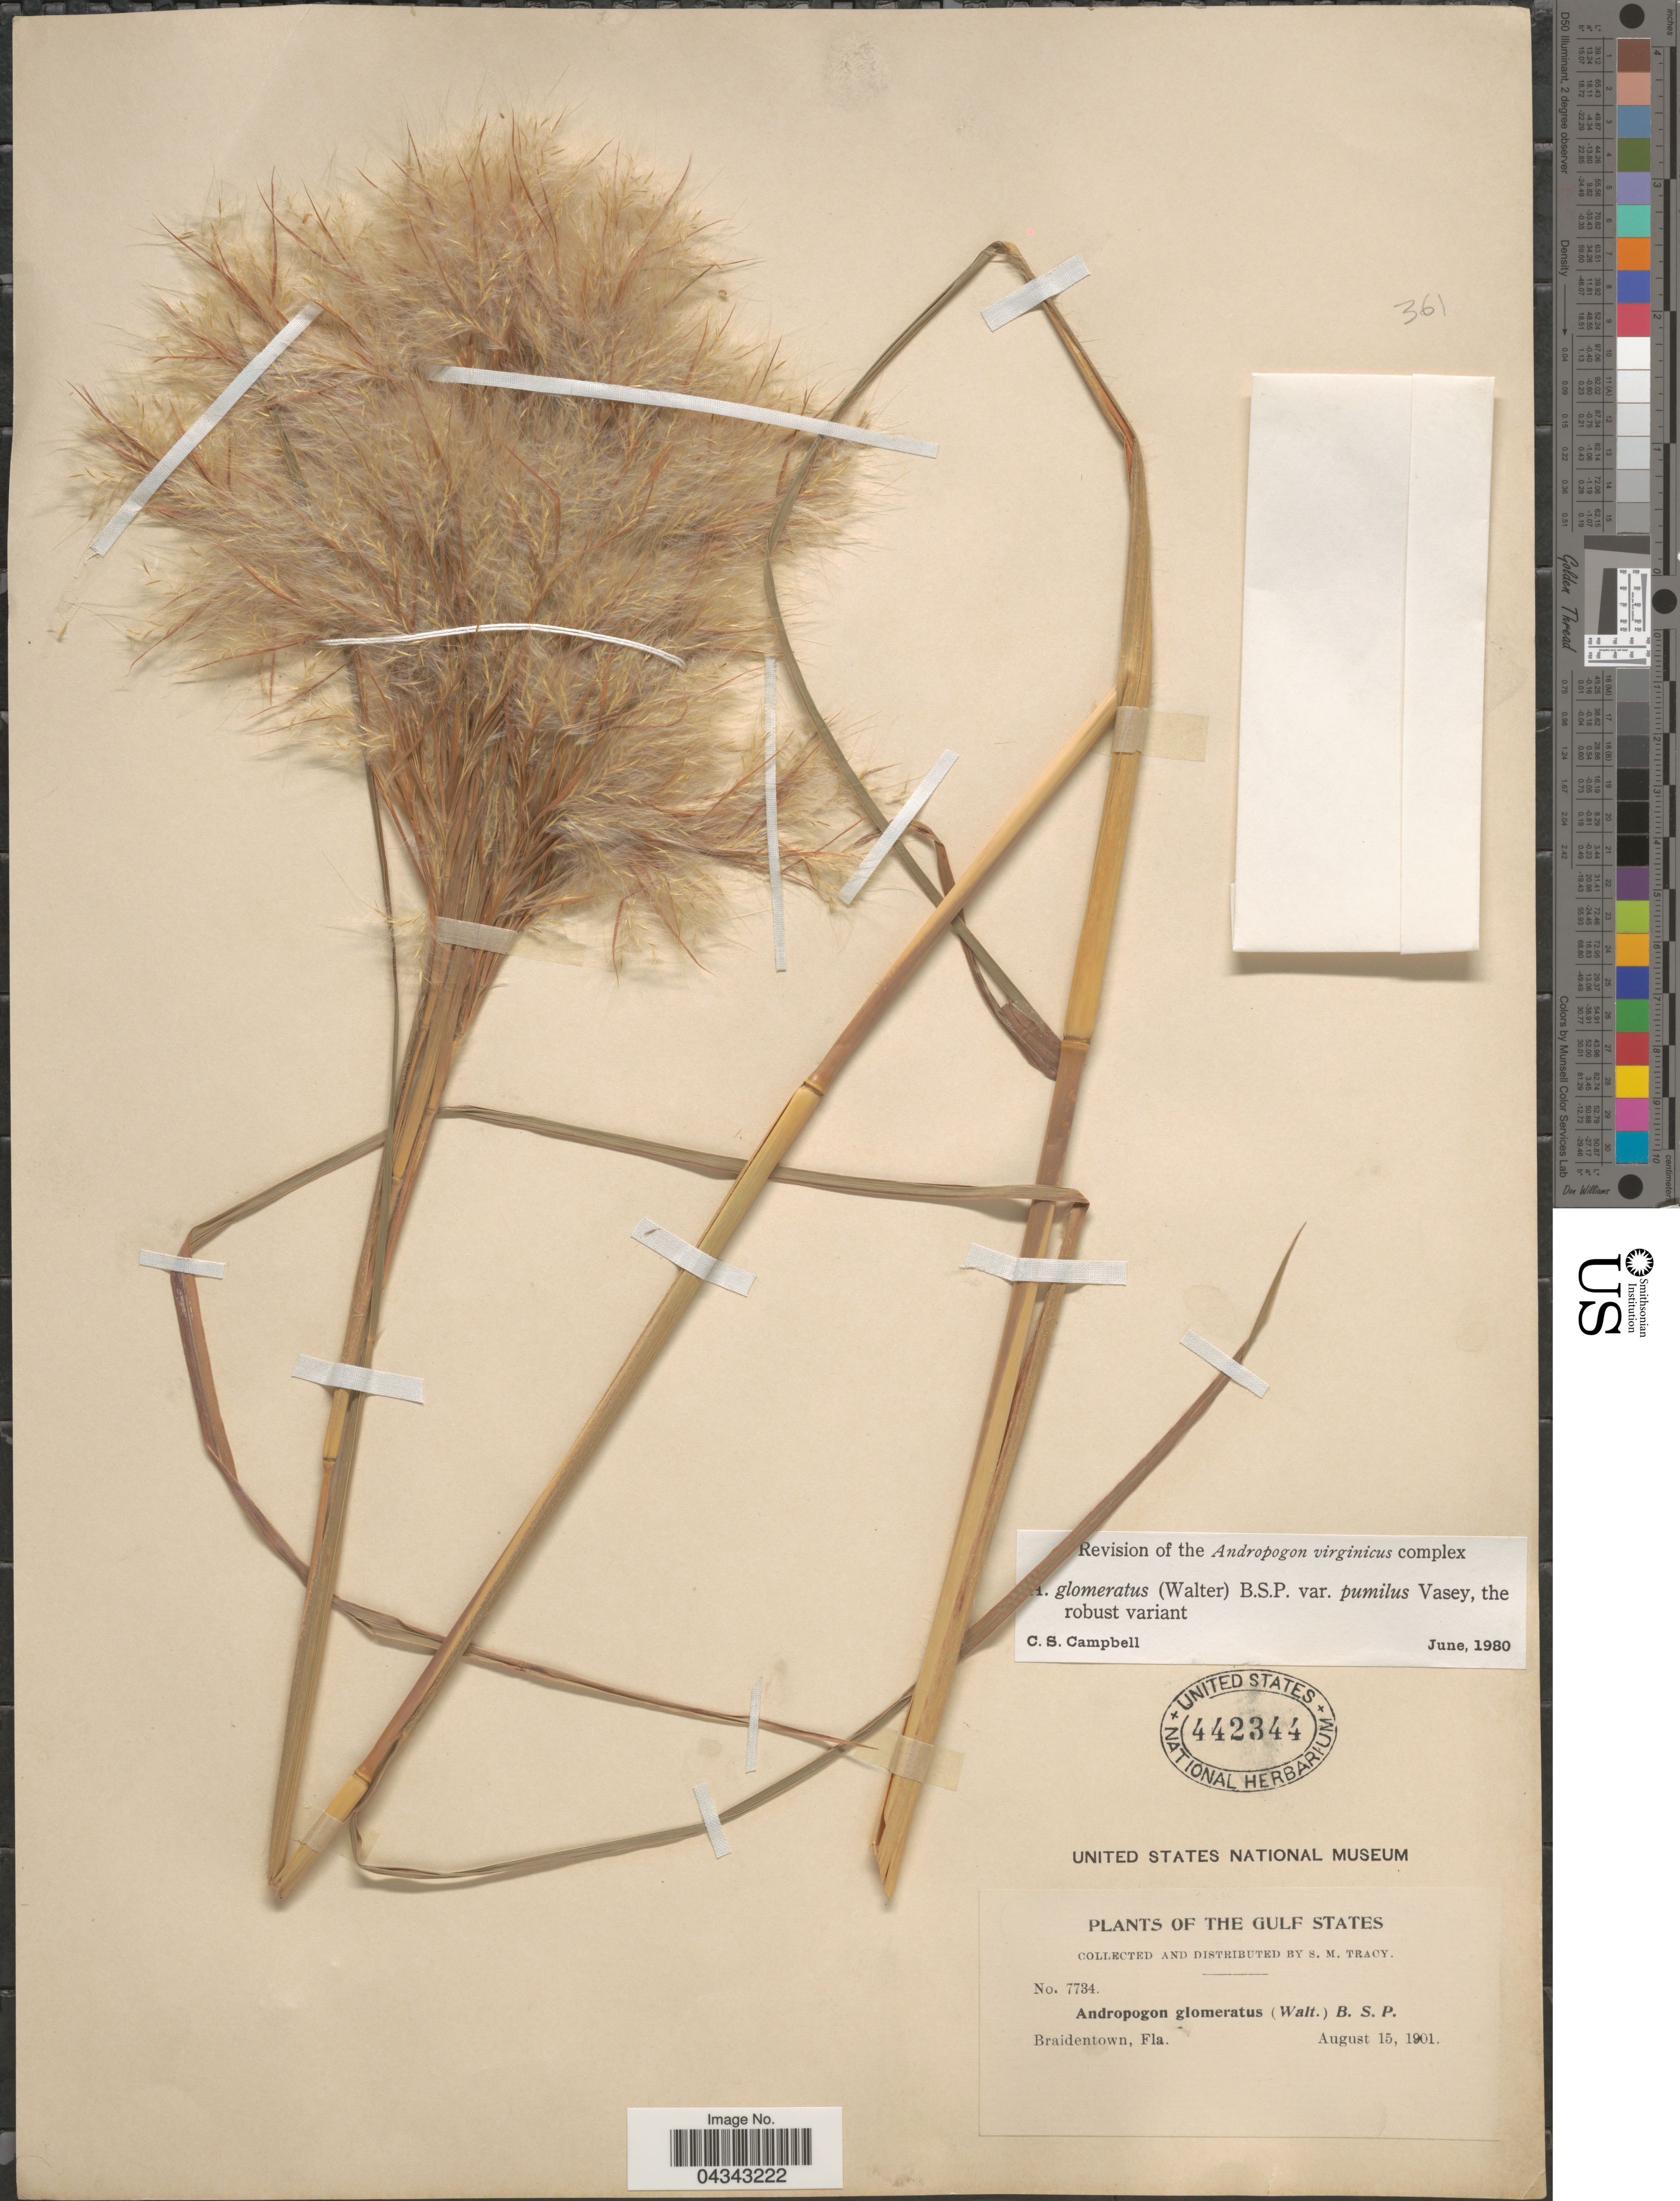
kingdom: Plantae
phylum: Tracheophyta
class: Liliopsida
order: Poales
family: Poaceae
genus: Andropogon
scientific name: Andropogon glomeratus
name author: (Walter) Britton, Stearns & Poggenb.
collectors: S. M. Tracy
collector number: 7734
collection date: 1901-08-15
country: United States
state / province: Florida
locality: Gulf States. Braidentown.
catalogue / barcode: US 442344